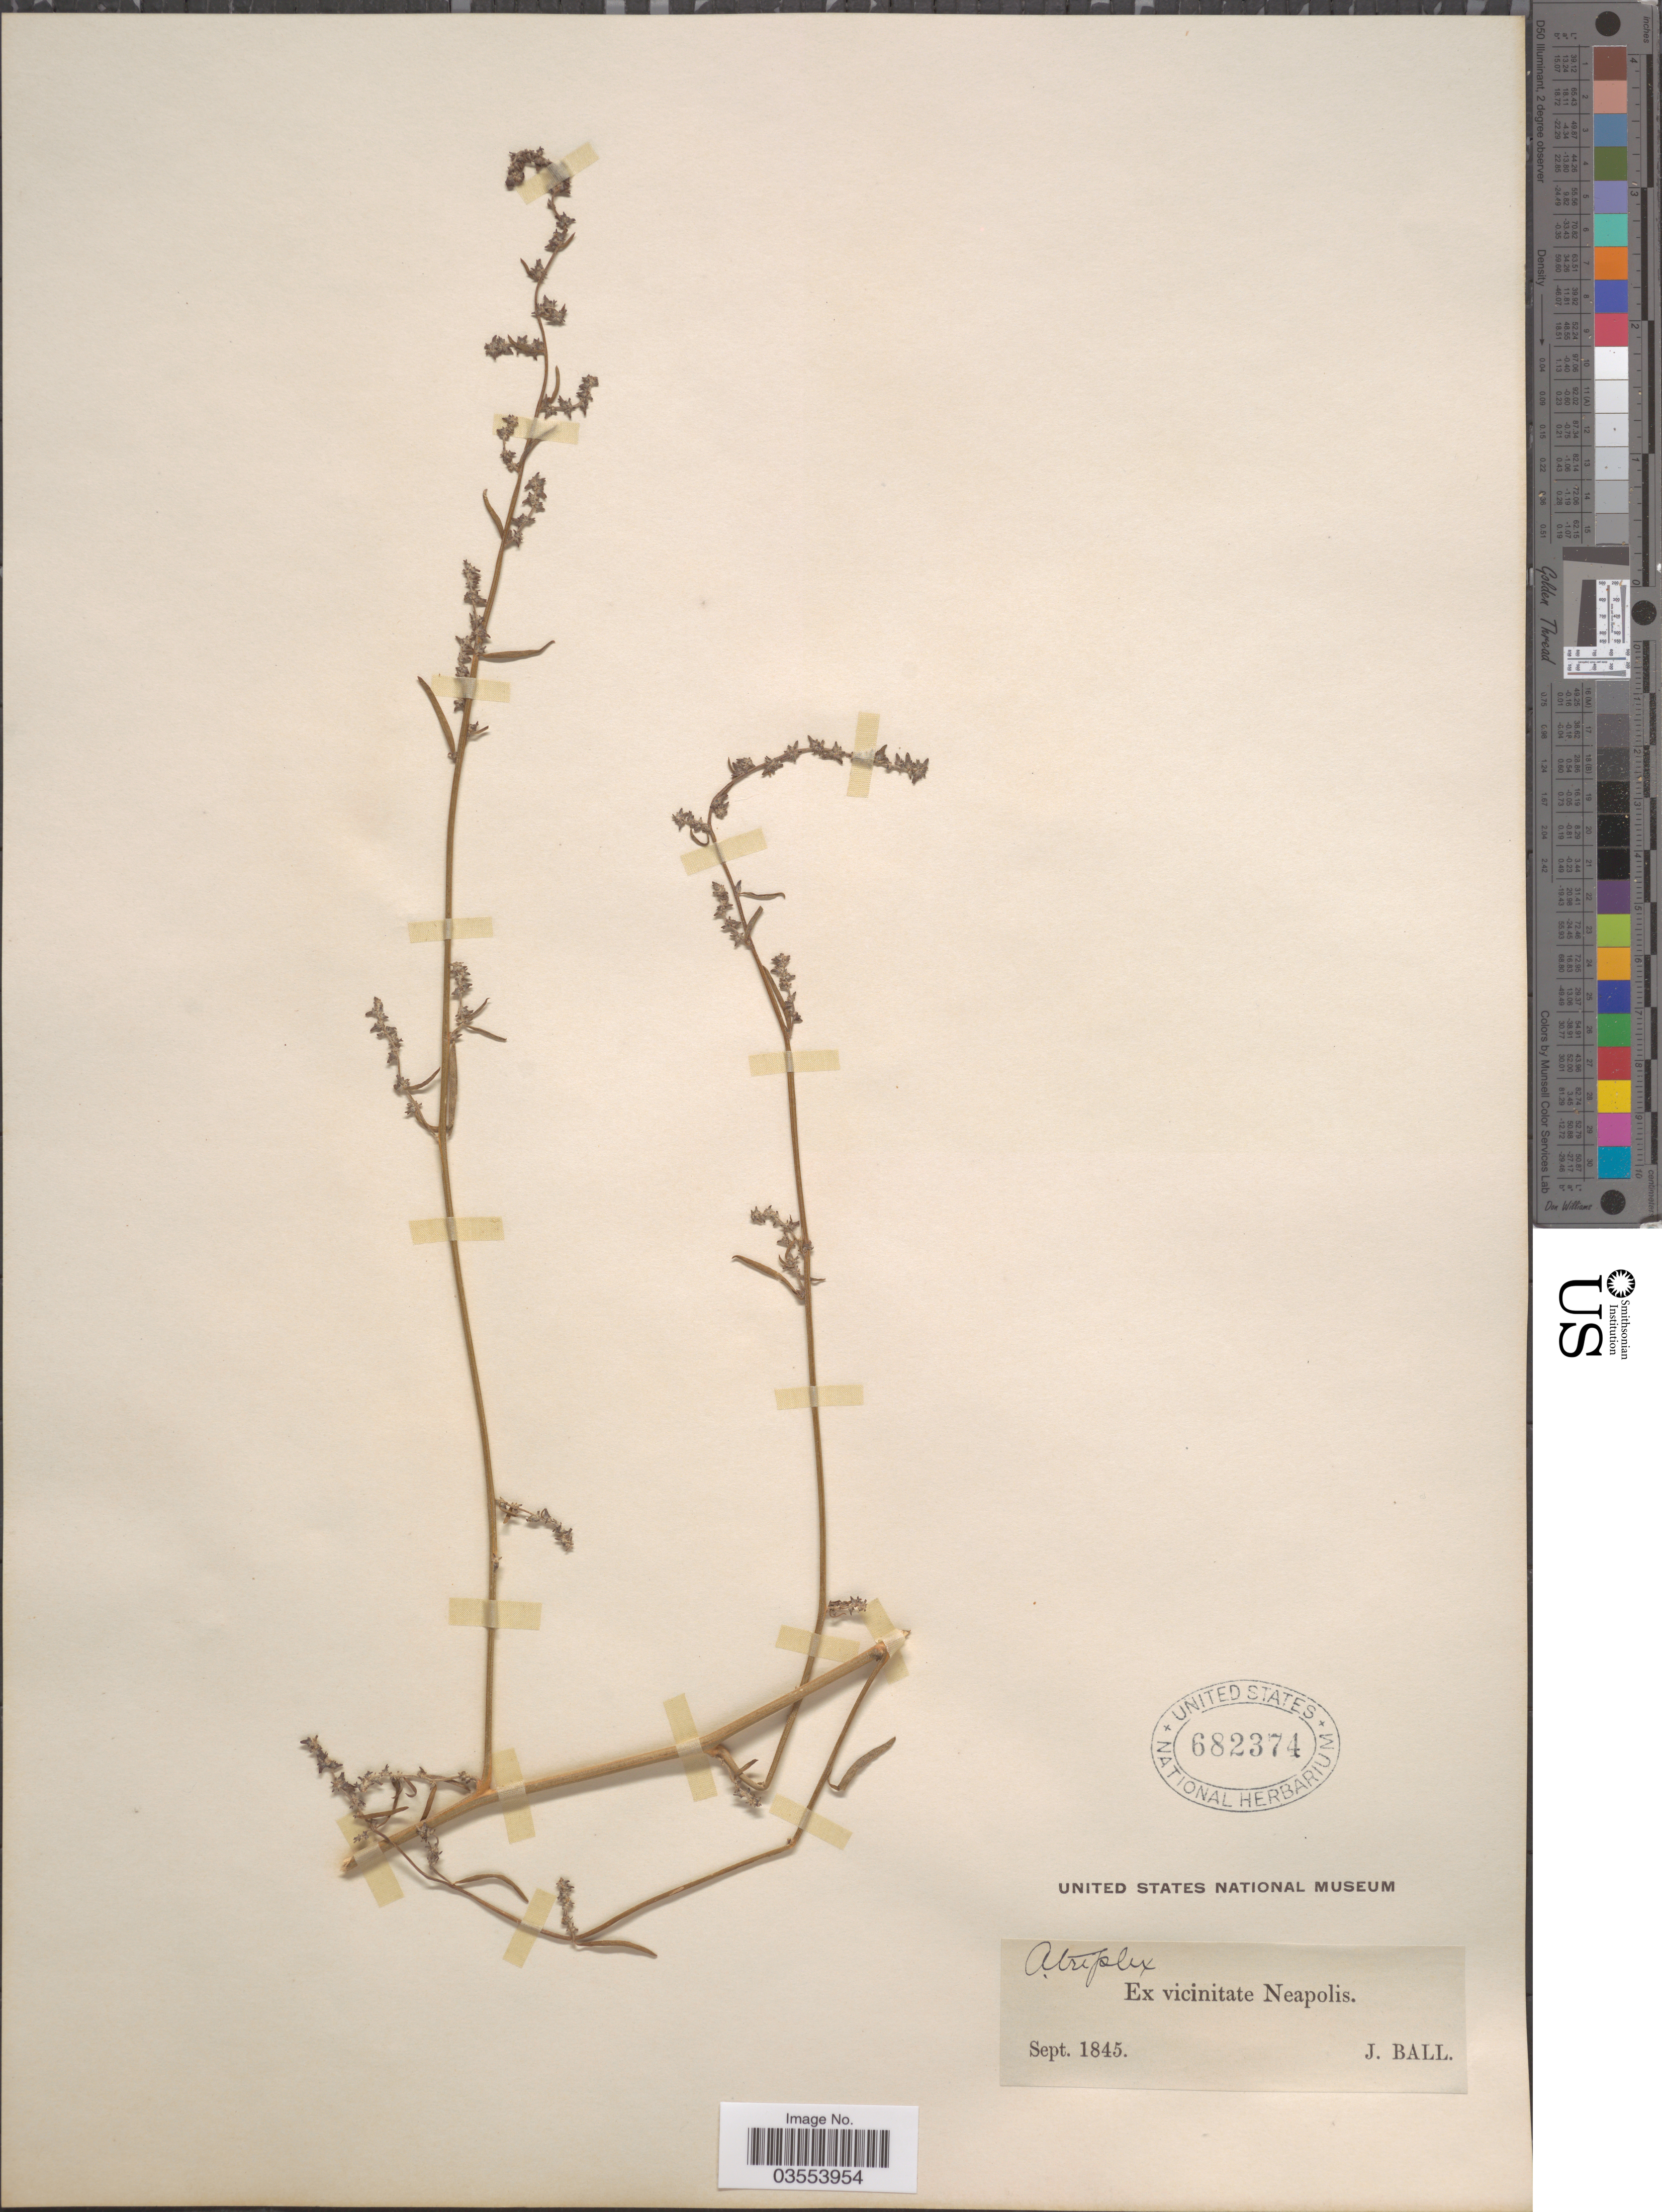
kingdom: Plantae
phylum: Tracheophyta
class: Magnoliopsida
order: Caryophyllales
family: Amaranthaceae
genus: Atriplex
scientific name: Atriplex sp.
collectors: J. Ball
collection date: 1845-09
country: Italy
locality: Ex vicinitate Neapolis.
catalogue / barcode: US 682374